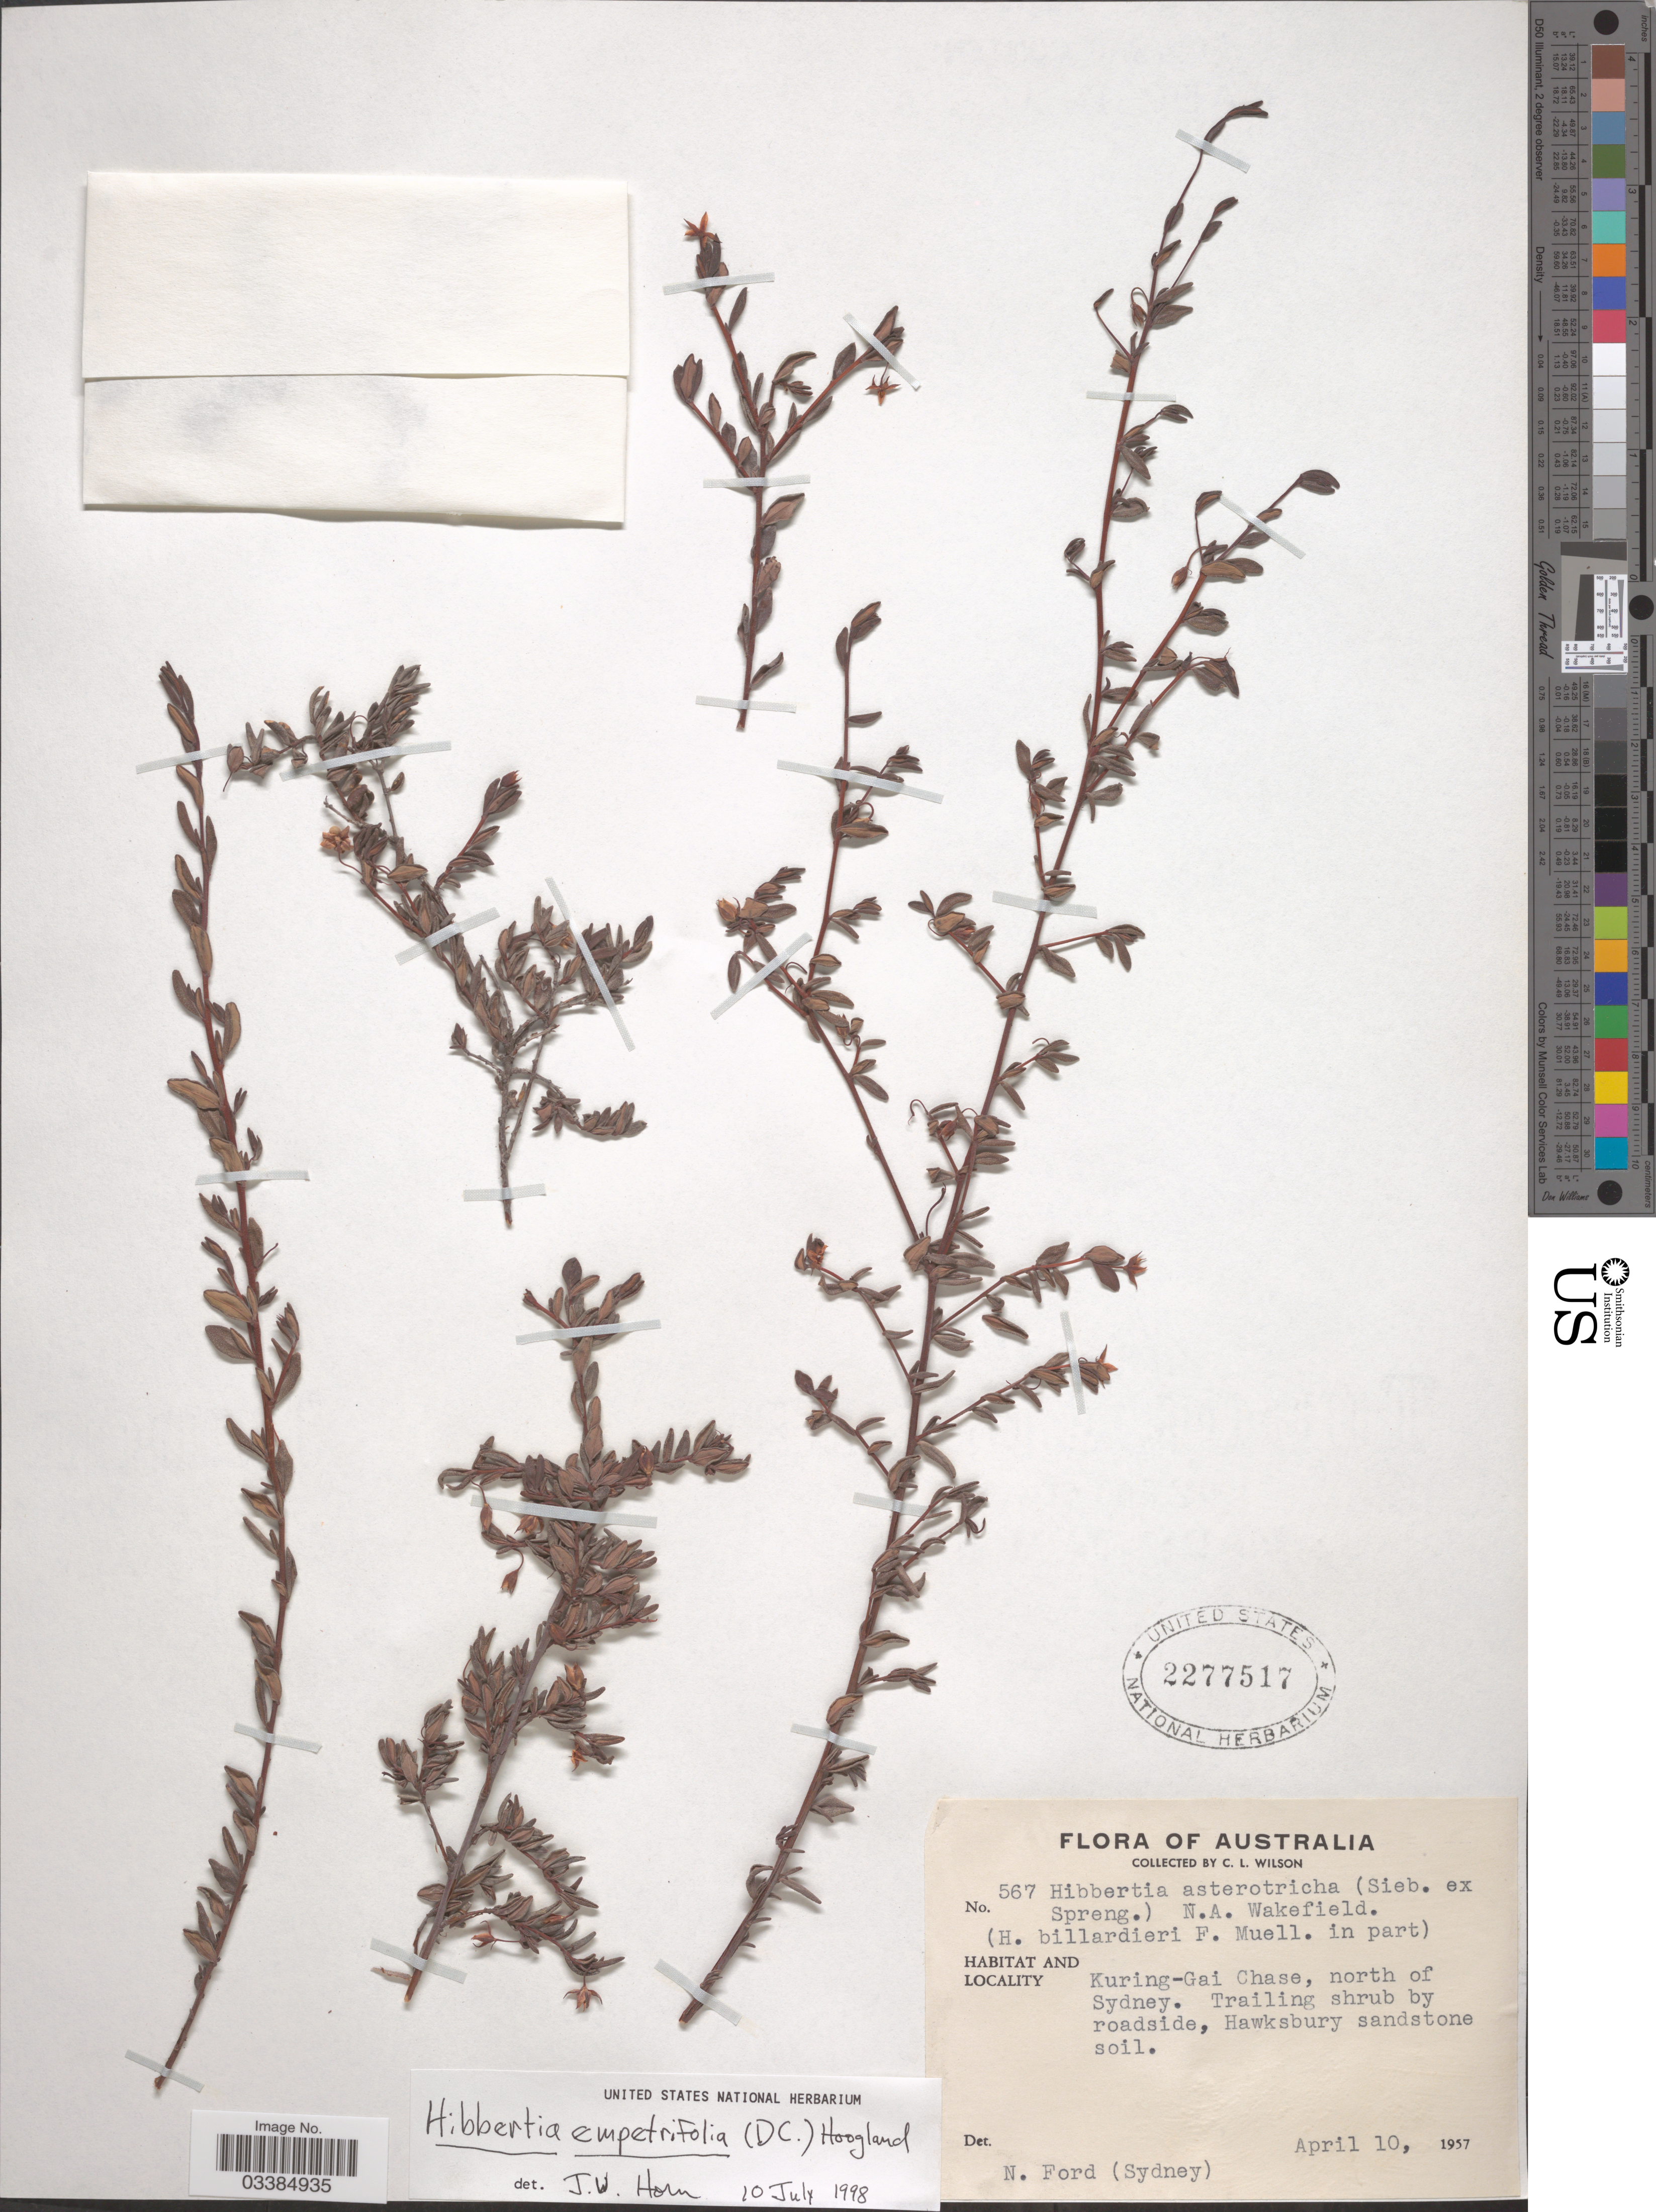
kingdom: Plantae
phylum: Tracheophyta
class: Magnoliopsida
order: Dilleniales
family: Dilleniaceae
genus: Hibbertia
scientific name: Hibbertia empetrifolia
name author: (DC.) Hoogland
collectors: C. L. Wilson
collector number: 567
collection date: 1957-04-10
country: Australia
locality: Kuring-Gai Chase, north of Sydney. By roadside, Hawksbury sandstone soil.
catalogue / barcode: US 2277517